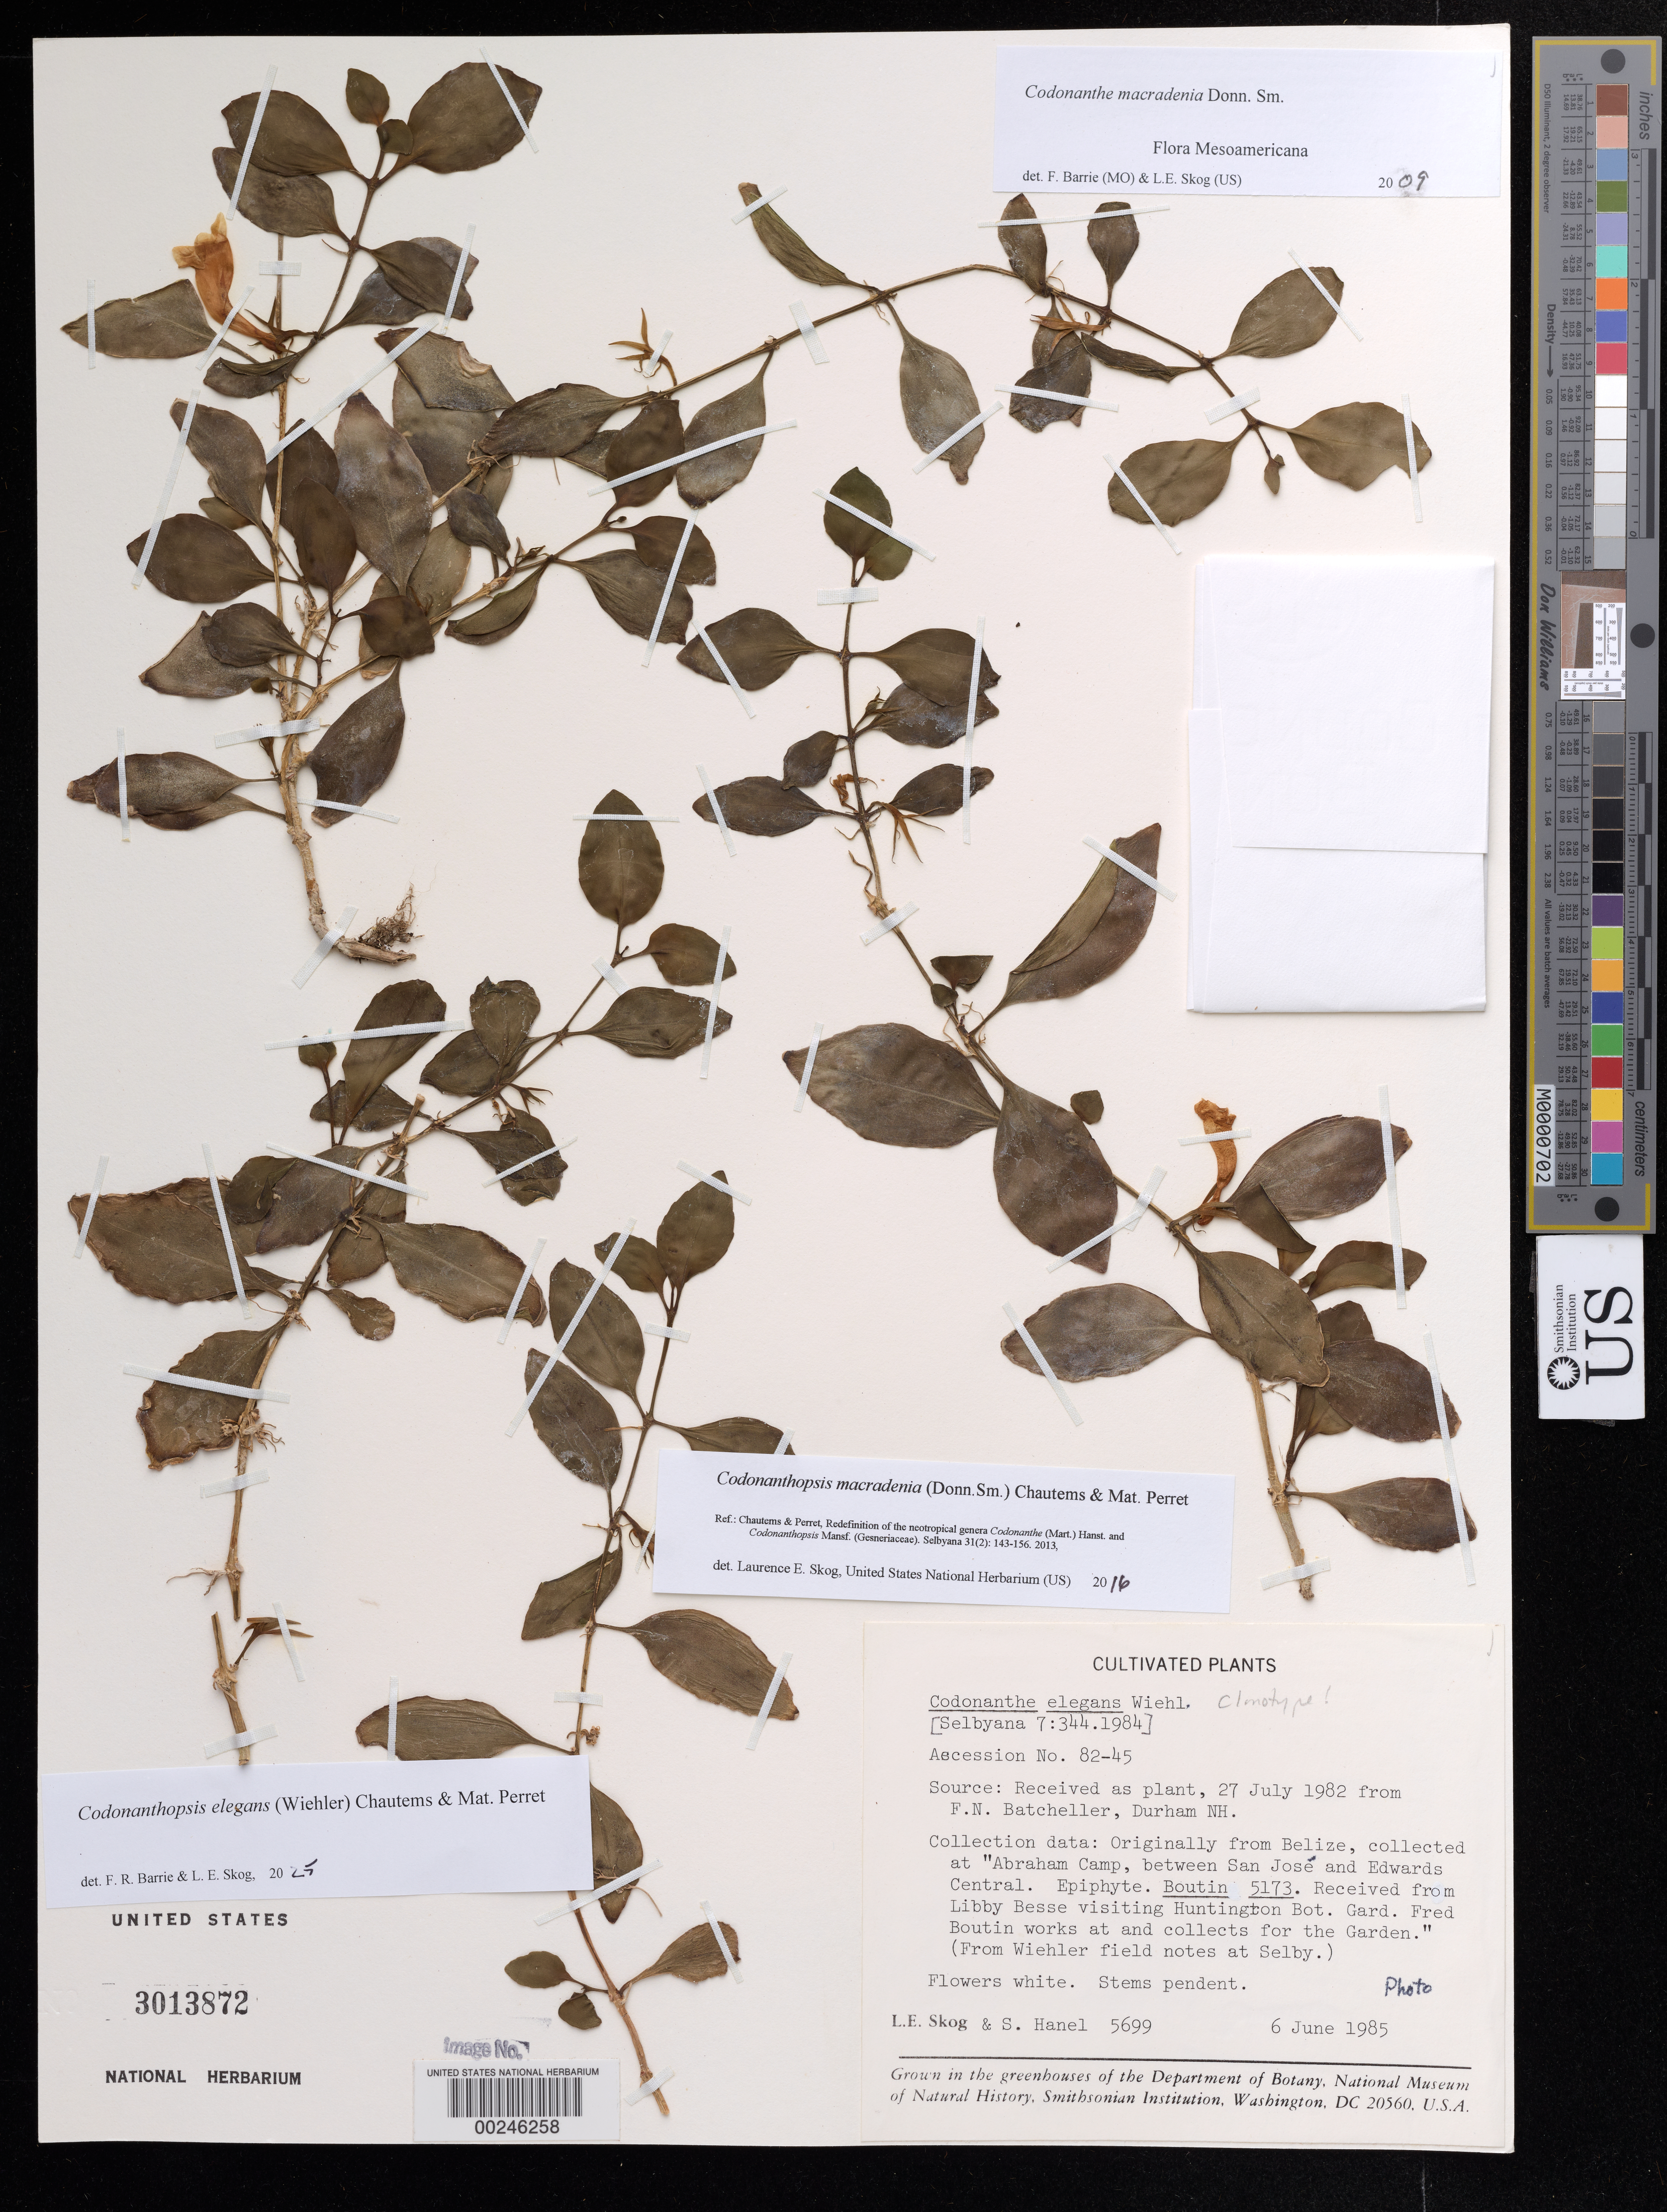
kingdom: Plantae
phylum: Tracheophyta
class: Magnoliopsida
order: Lamiales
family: Gesneriaceae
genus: Codonanthopsis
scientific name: Codonanthopsis macradenia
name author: (Donn. Sm.) Chautems & Mat.Perret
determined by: Skog, Laurence E.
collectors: L. E. Skog & S. Hanel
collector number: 5699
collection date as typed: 06 Jun 1985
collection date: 1985-06-06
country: Belize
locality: Grown in the greenhouses of the Dept. of Botany, National Museum of Natural History, Smithsonian Institution, Washington, DC, U.S.A.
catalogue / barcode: US 3013872